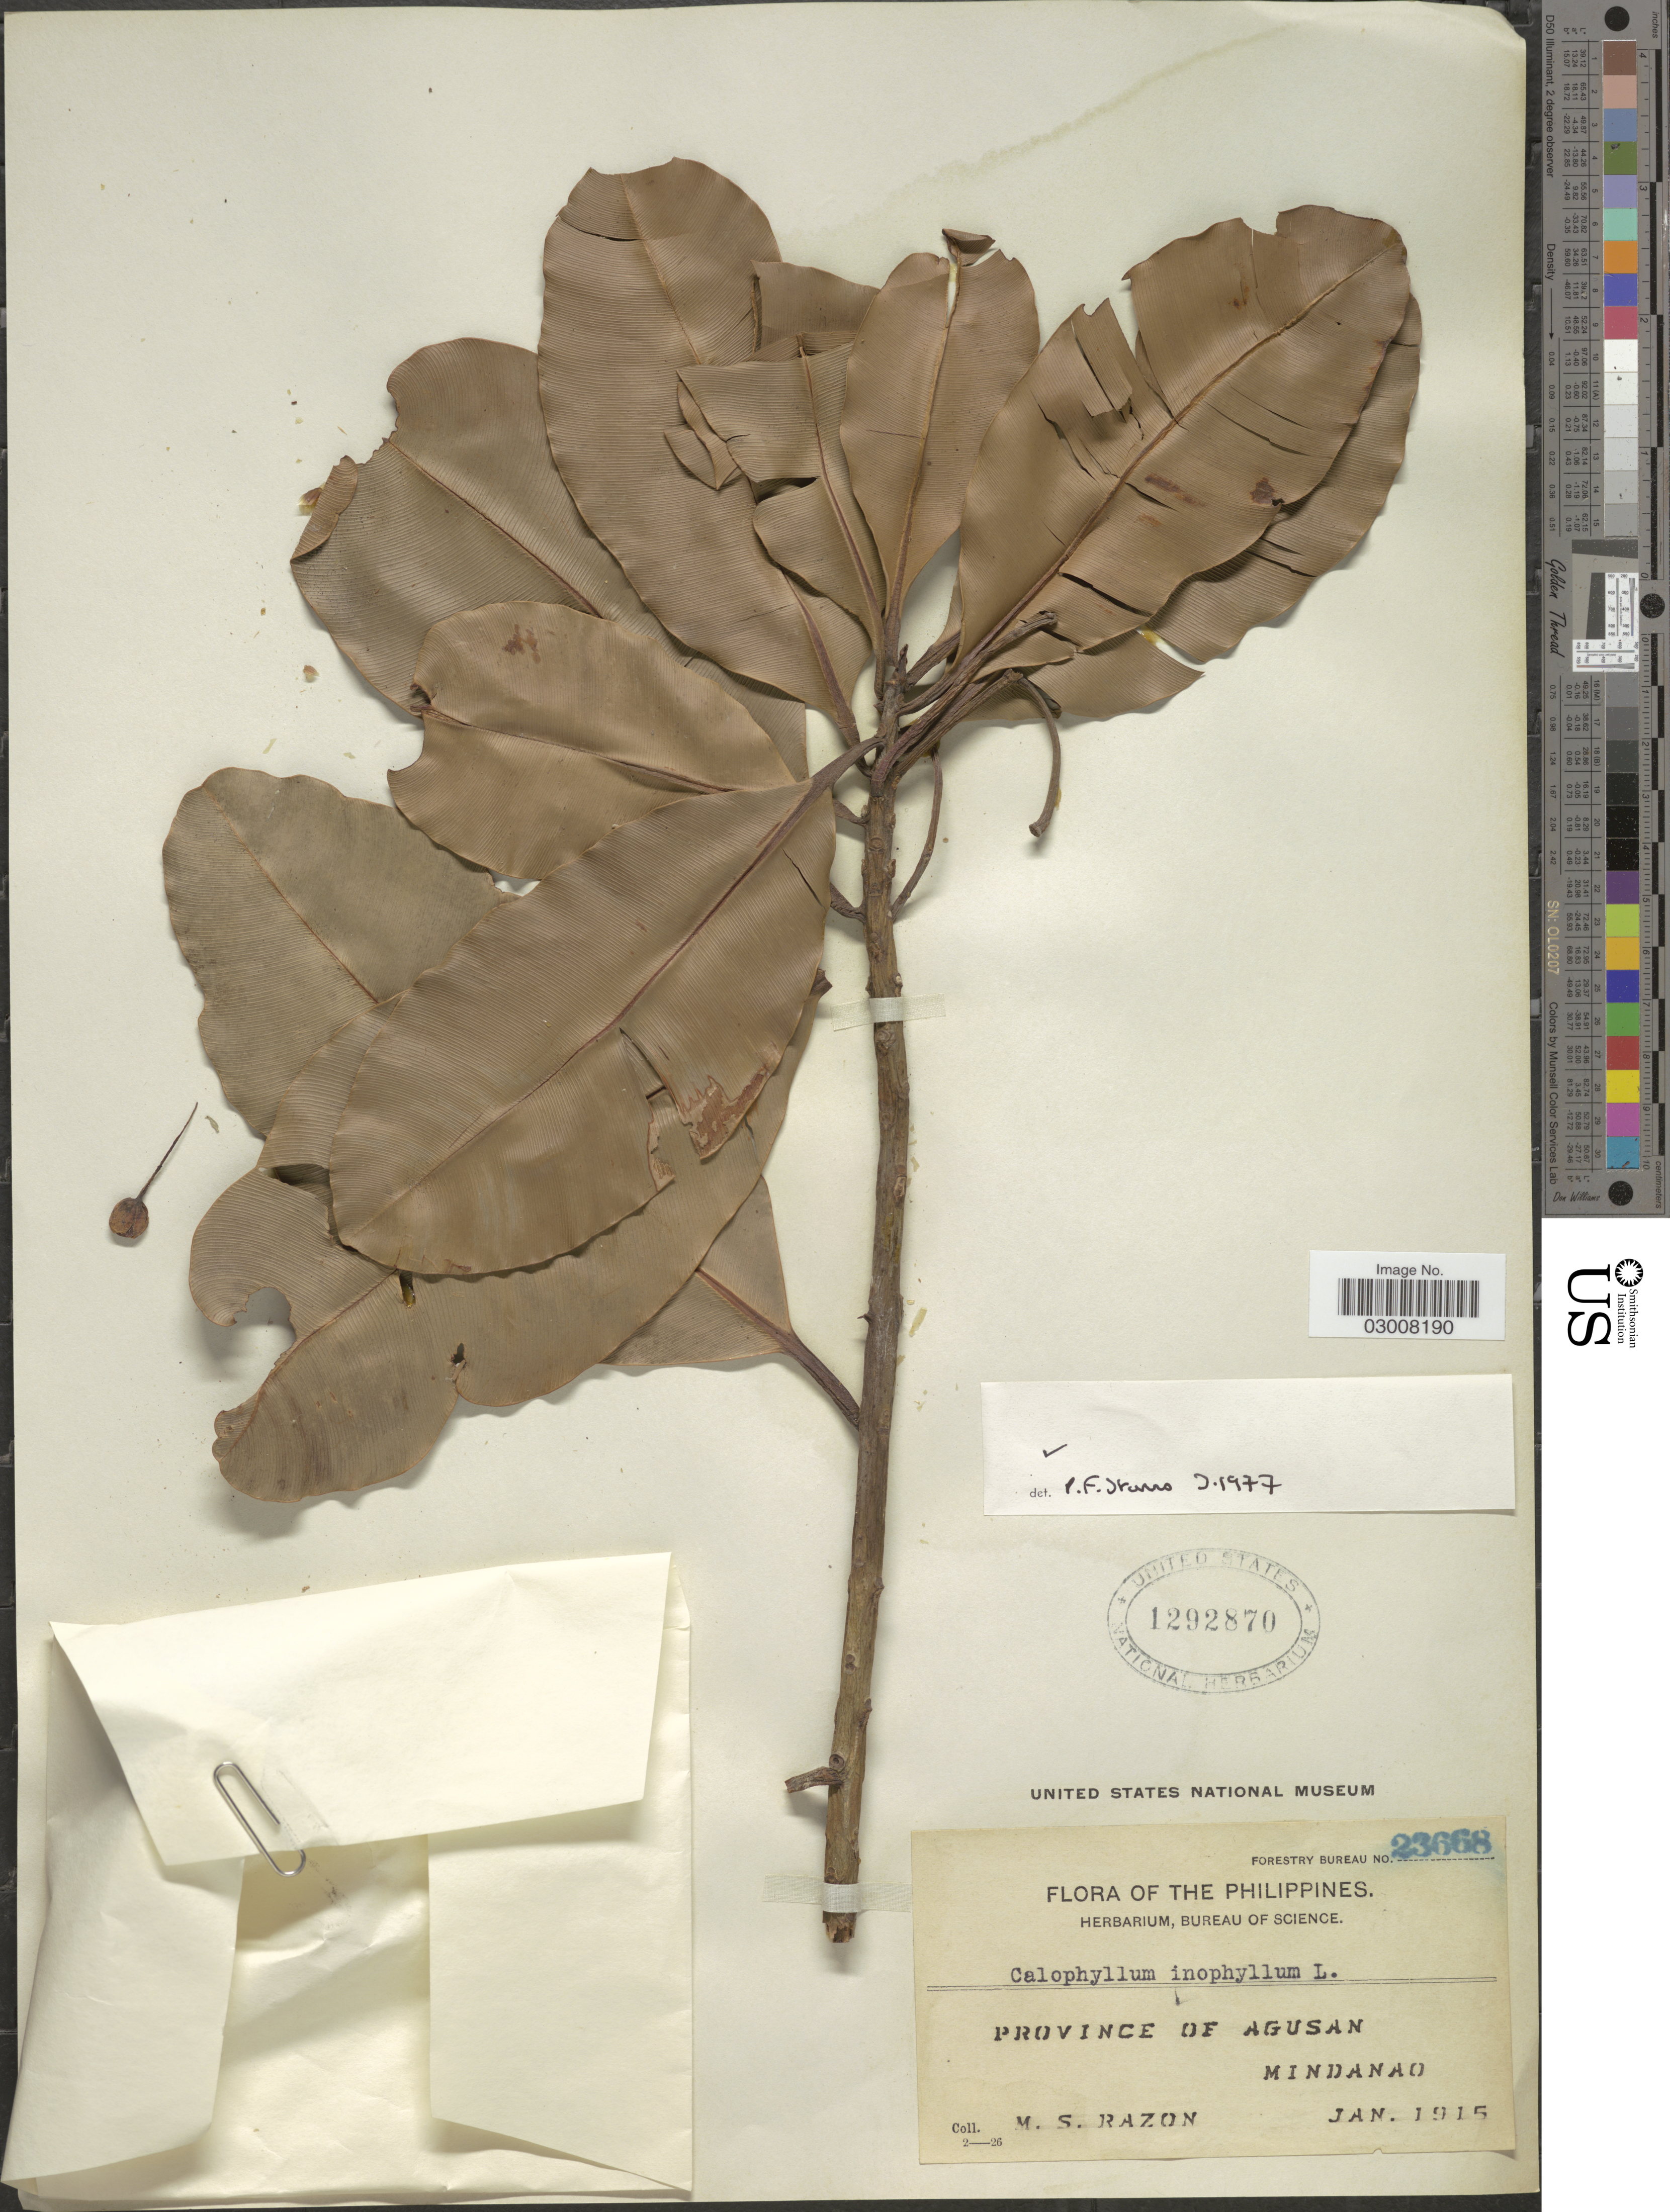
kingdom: Plantae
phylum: Tracheophyta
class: Magnoliopsida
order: Malpighiales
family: Calophyllaceae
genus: Calophyllum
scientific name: Calophyllum inophyllum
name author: L.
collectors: M. Razon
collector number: Forestry Bureau 23668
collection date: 1915-01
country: Philippines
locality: Province of Agusan, Mindanao.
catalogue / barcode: US 1292870